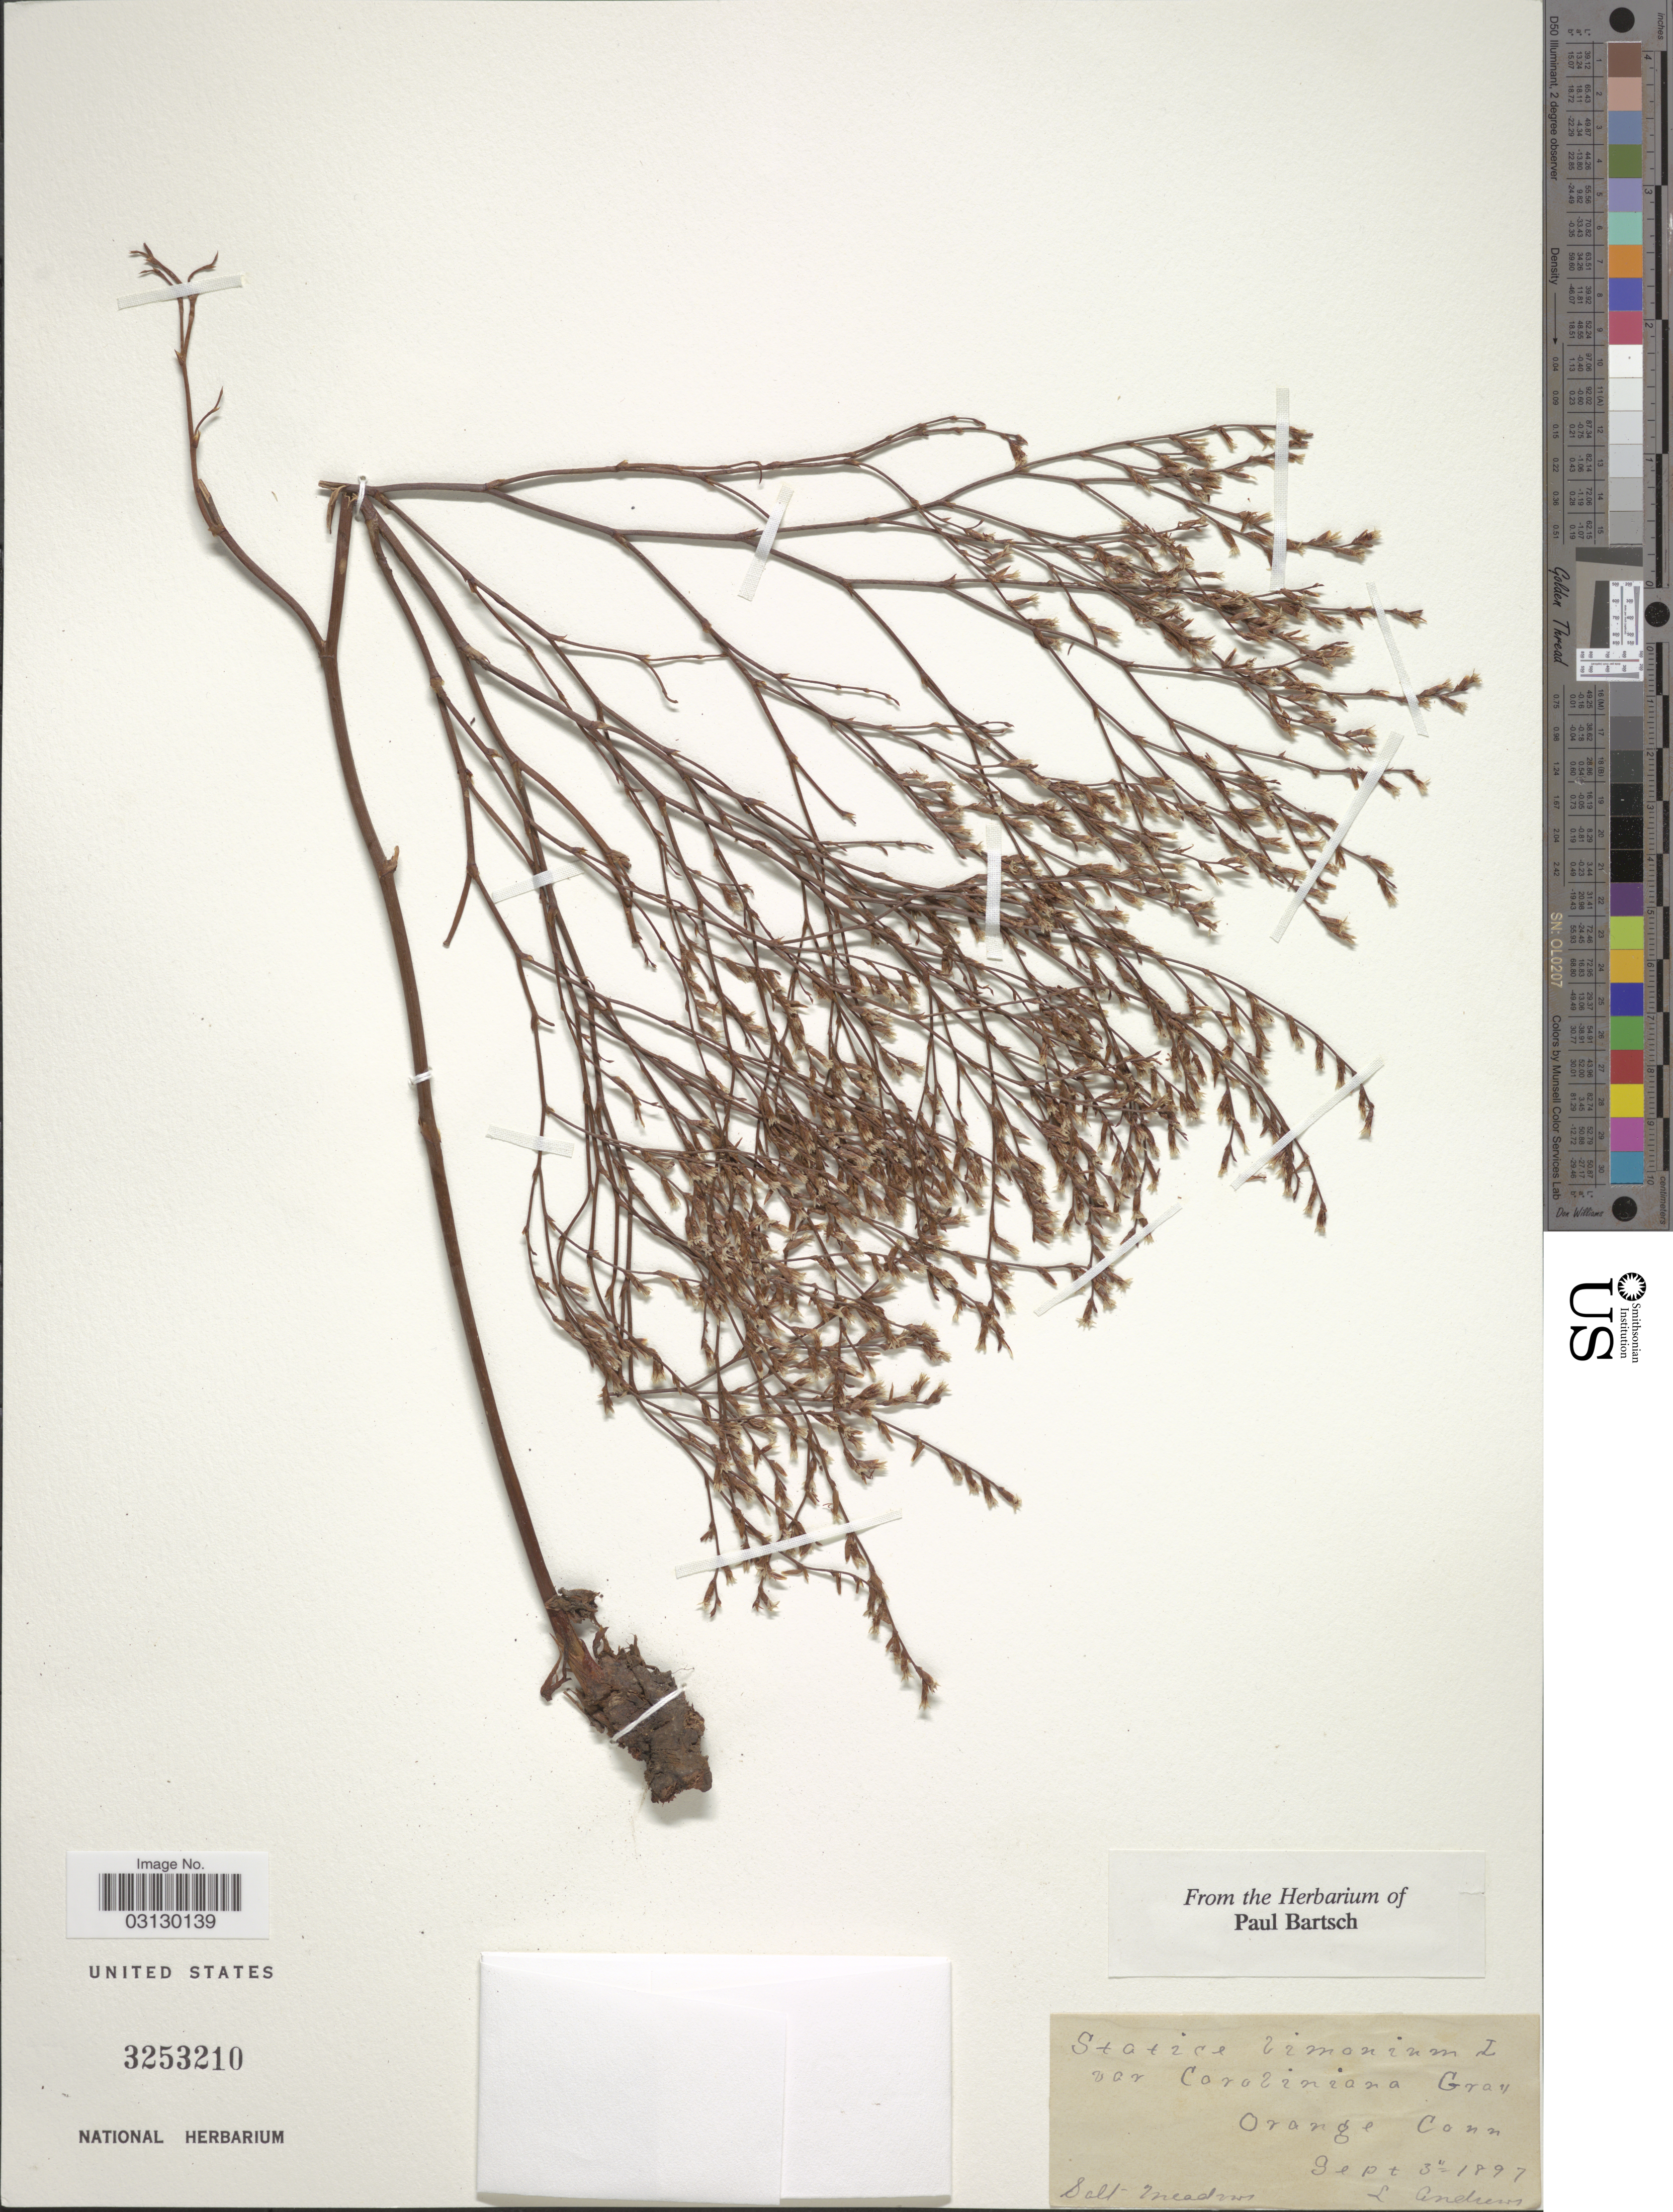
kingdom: Plantae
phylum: Tracheophyta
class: Magnoliopsida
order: Caryophyllales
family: Plumbaginaceae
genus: Limonium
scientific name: Limonium carolinianum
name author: (Walter) Britton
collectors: L. Andrews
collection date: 1897-09-03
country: United States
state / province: Connecticut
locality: Orange, Salt meadows.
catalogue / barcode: US 3253210